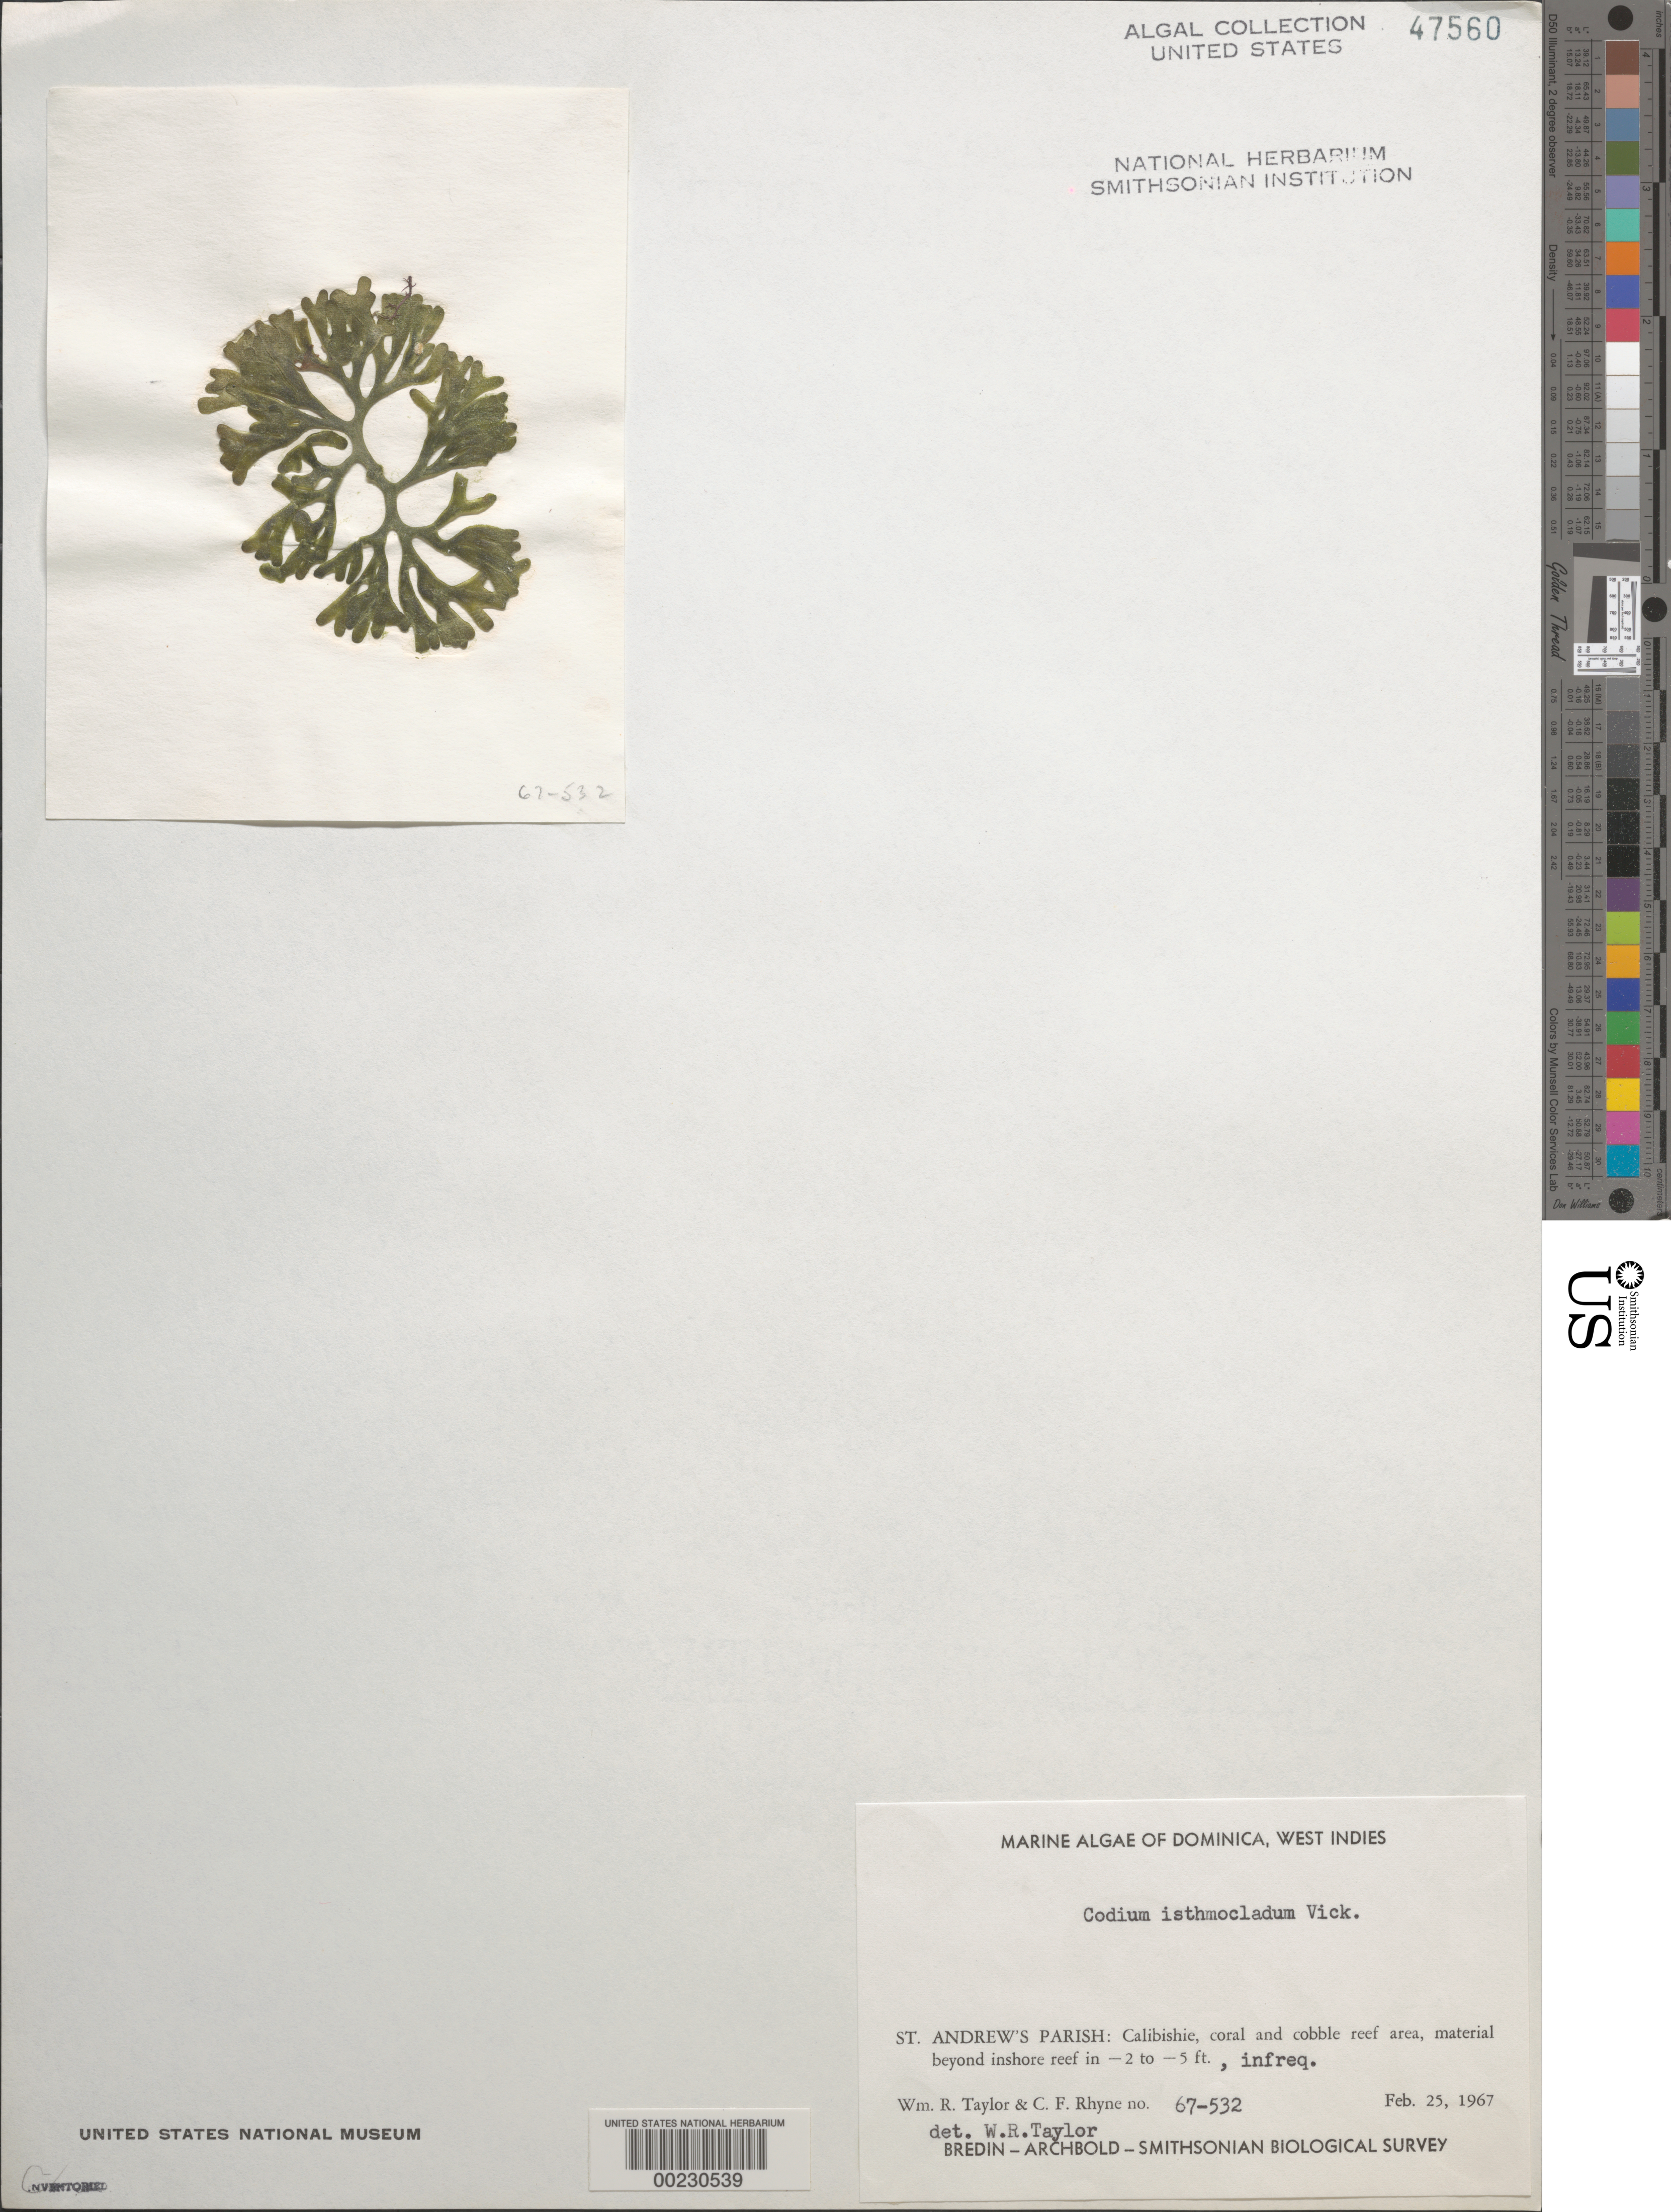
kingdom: Plantae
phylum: Chlorophyta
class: Ulvophyceae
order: Bryopsidales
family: Codiaceae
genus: Codium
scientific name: Codium isthmocladum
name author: Vickers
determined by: Taylor, William R.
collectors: W. R. Taylor & C. Rhyne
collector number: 67-532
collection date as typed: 25 Feb 1967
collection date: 1967-02-25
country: Dominica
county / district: St. Andrew's Parish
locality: Calibishie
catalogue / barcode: US 47560